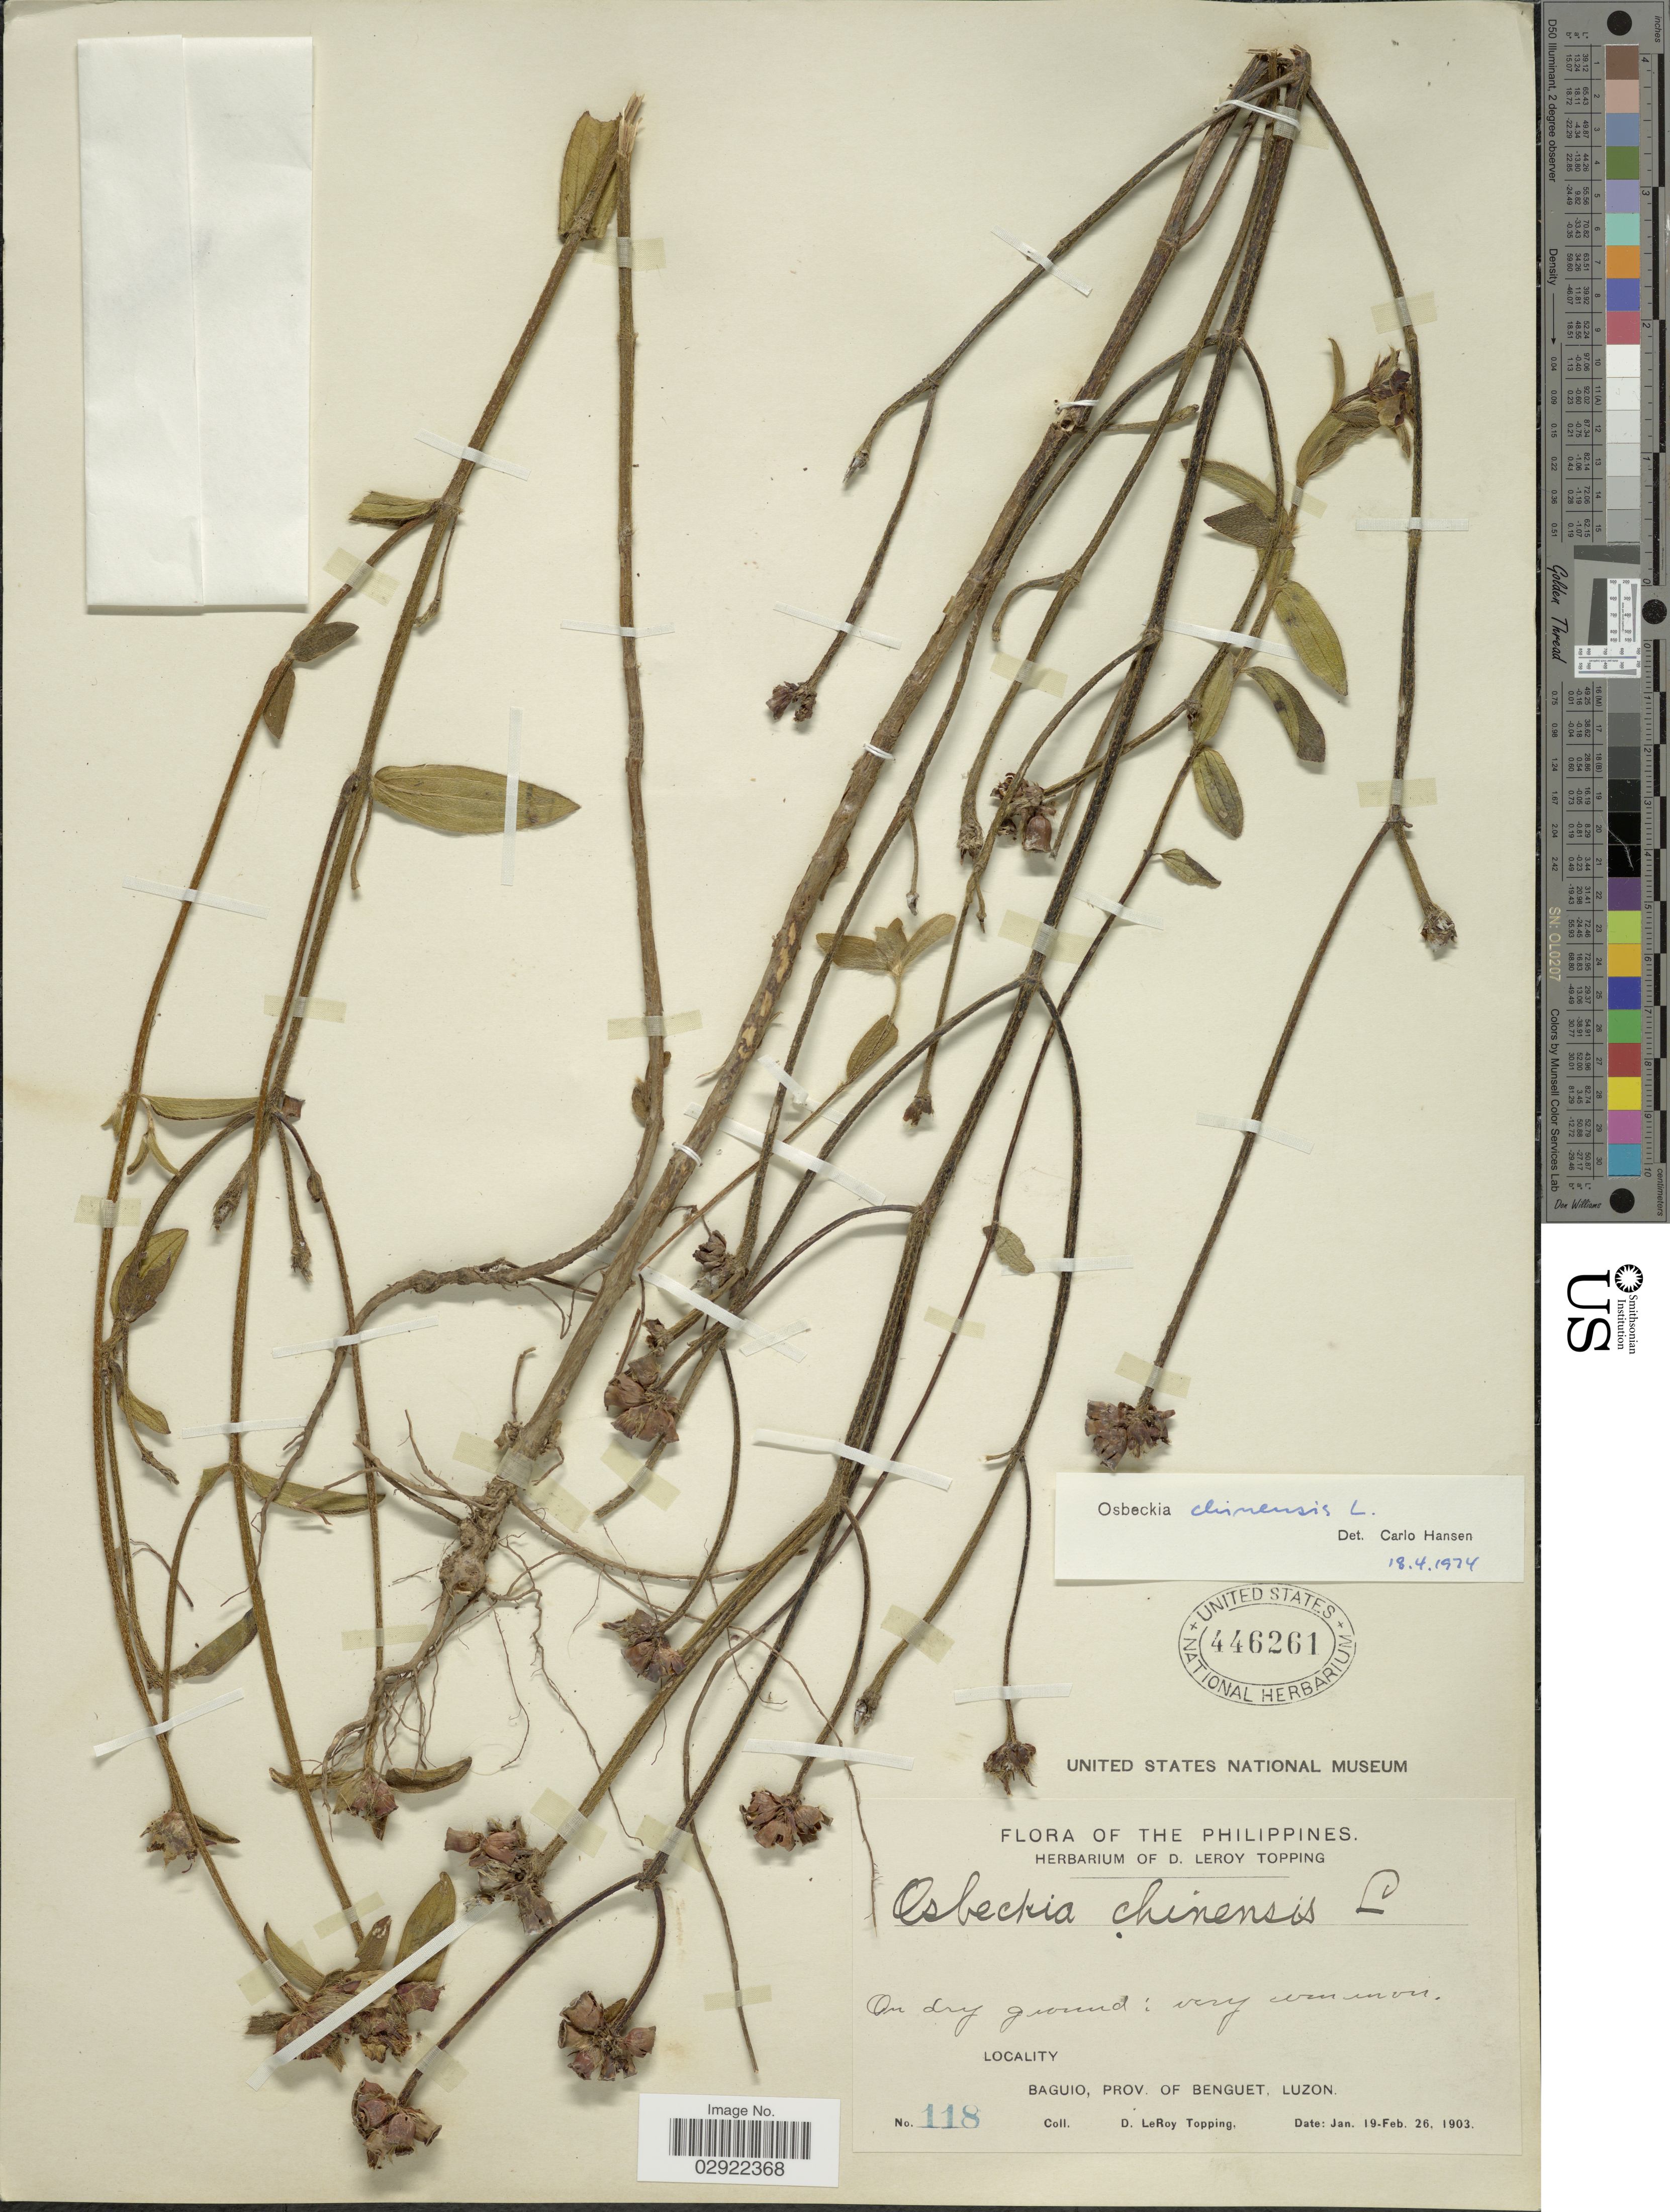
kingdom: Plantae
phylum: Tracheophyta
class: Magnoliopsida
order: Myrtales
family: Melastomataceae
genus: Osbeckia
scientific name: Osbeckia chinensis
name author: L.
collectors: D. L. Topping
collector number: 118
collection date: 1903-01-19/1903-02-26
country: Philippines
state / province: Cordillera (Administrative Region)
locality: Baguio, Prov. of Benguet, Luzon.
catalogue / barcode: US 446261